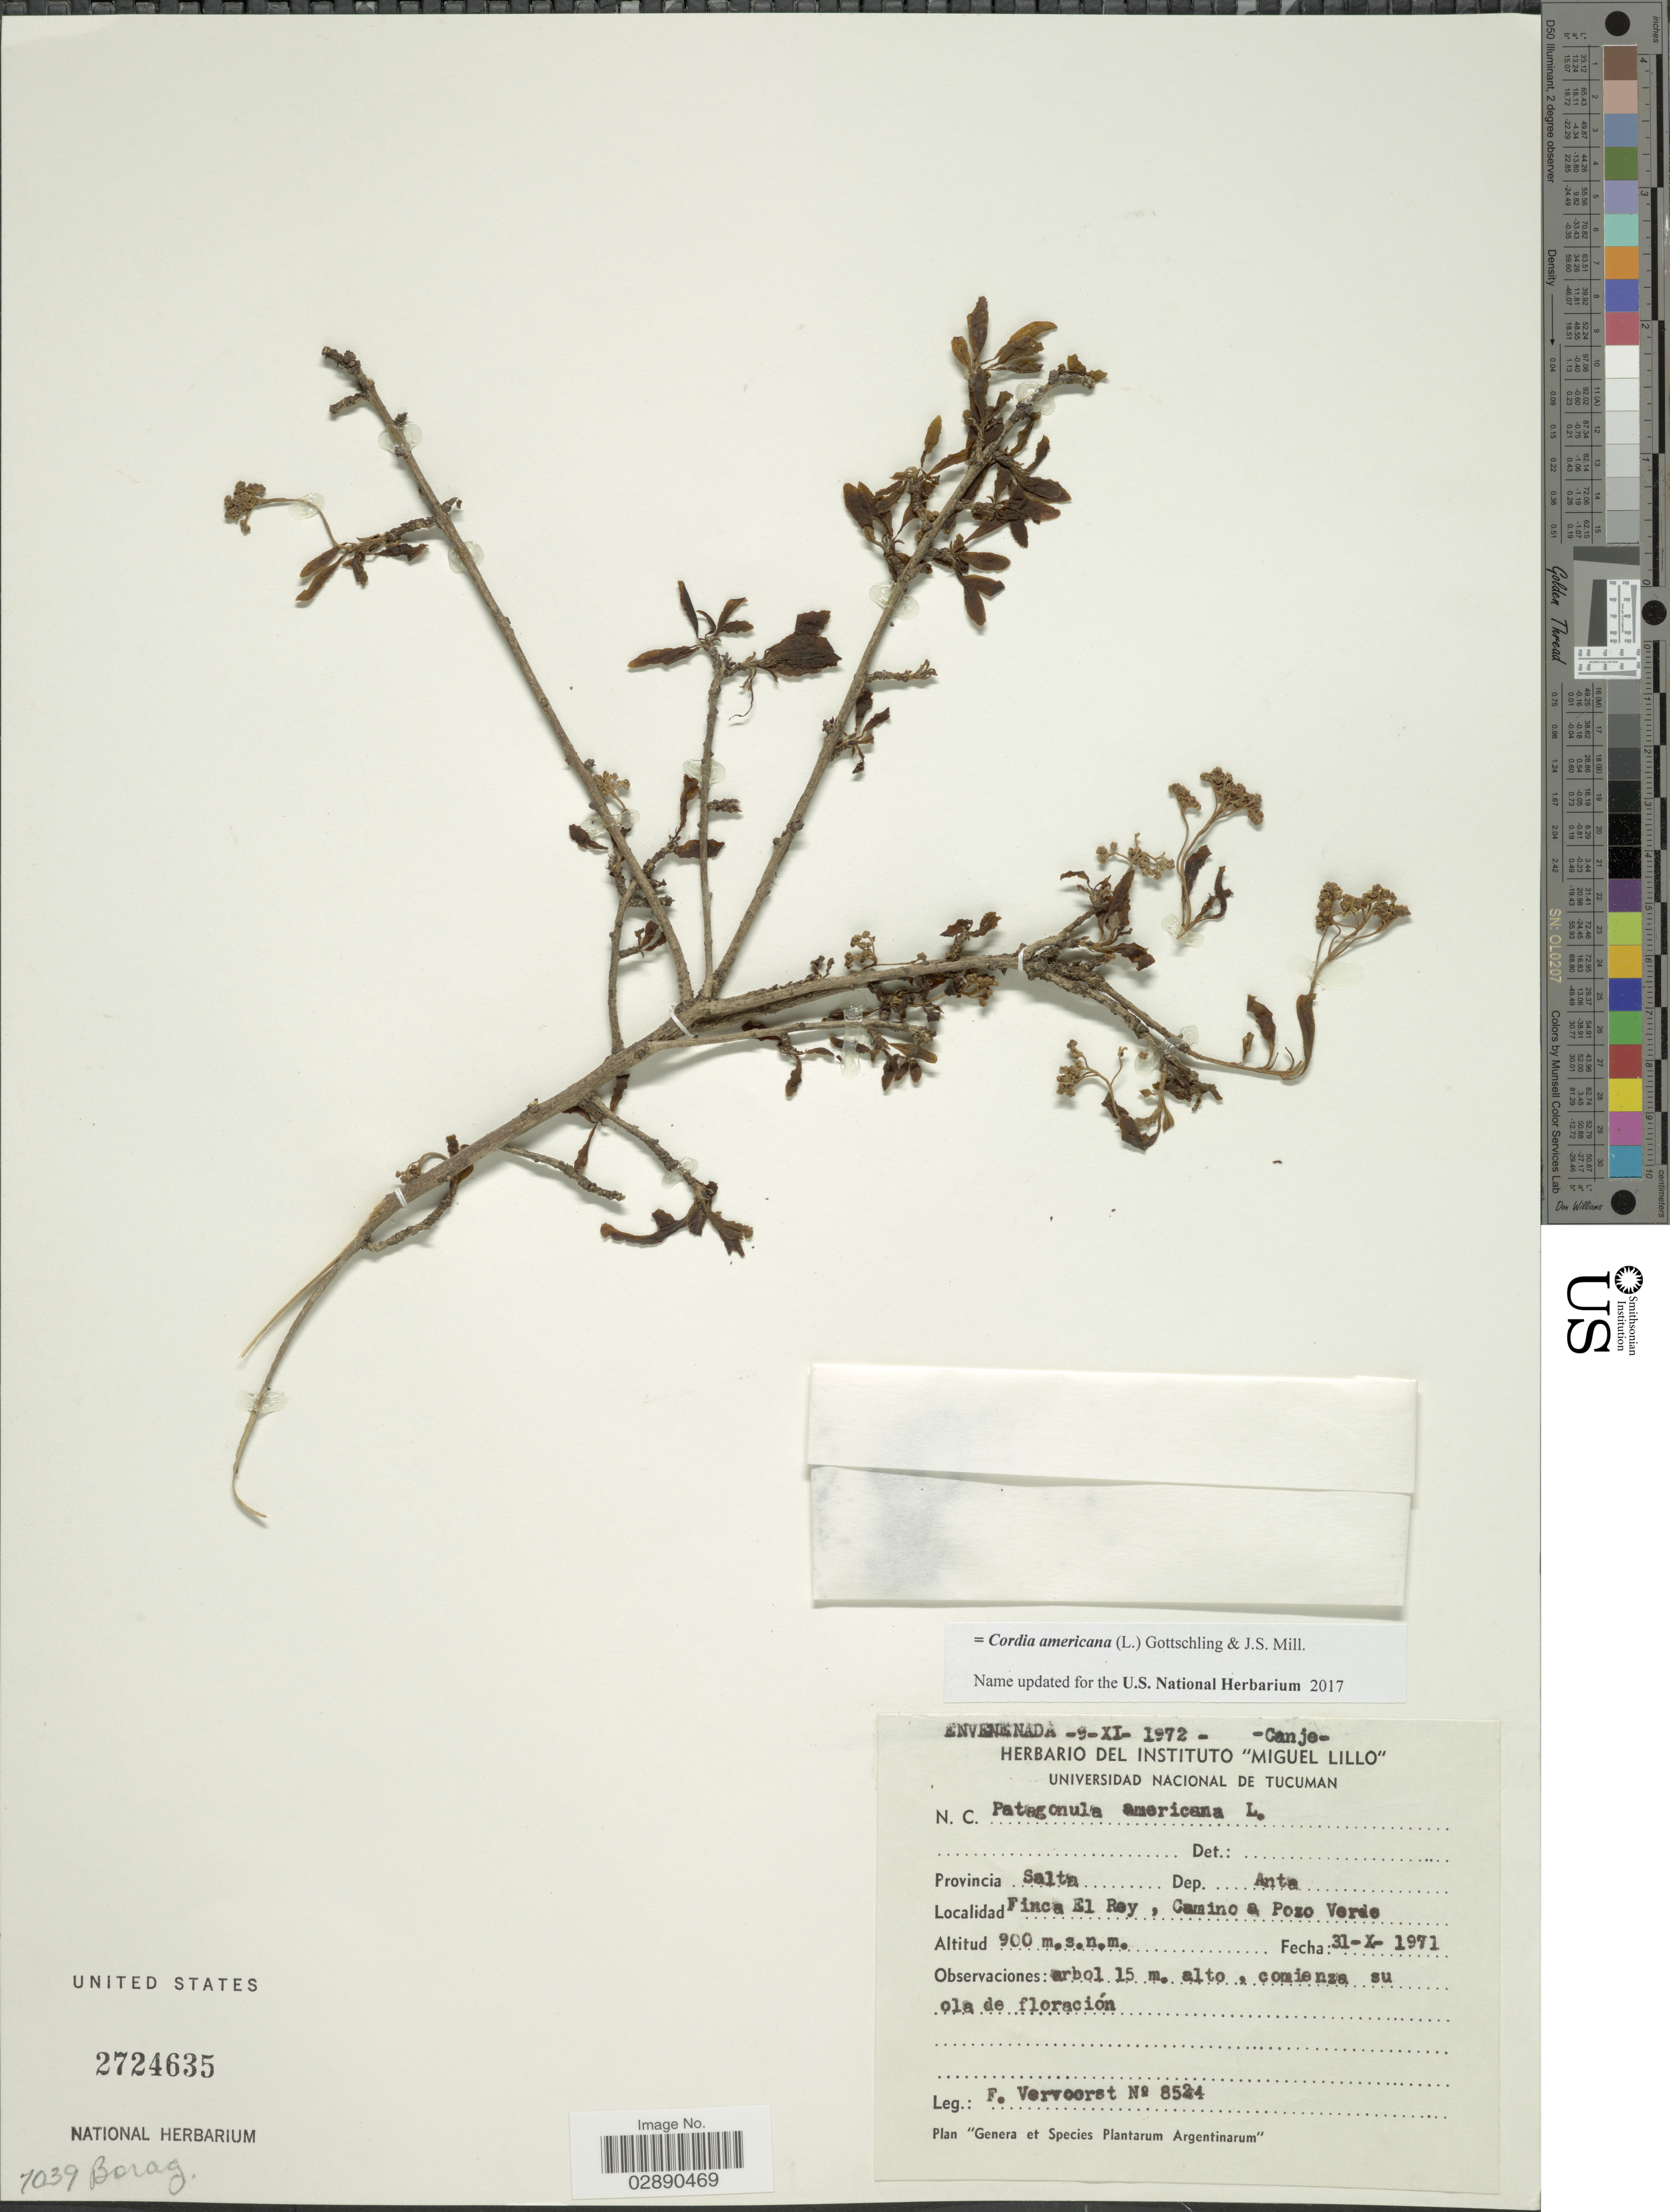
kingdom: Plantae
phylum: Tracheophyta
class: Magnoliopsida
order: Boraginales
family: Cordiaceae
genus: Cordia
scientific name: Cordia americana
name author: (L.) Gottschling & J.S. Mill.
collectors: F. Vervoorst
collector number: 8524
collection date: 1971-10-31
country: Argentina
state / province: Salta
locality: Provincia Salta, Dep. Anta. Finc El Rey, Camino a Pozo Veras.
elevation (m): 900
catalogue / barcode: US 2724635